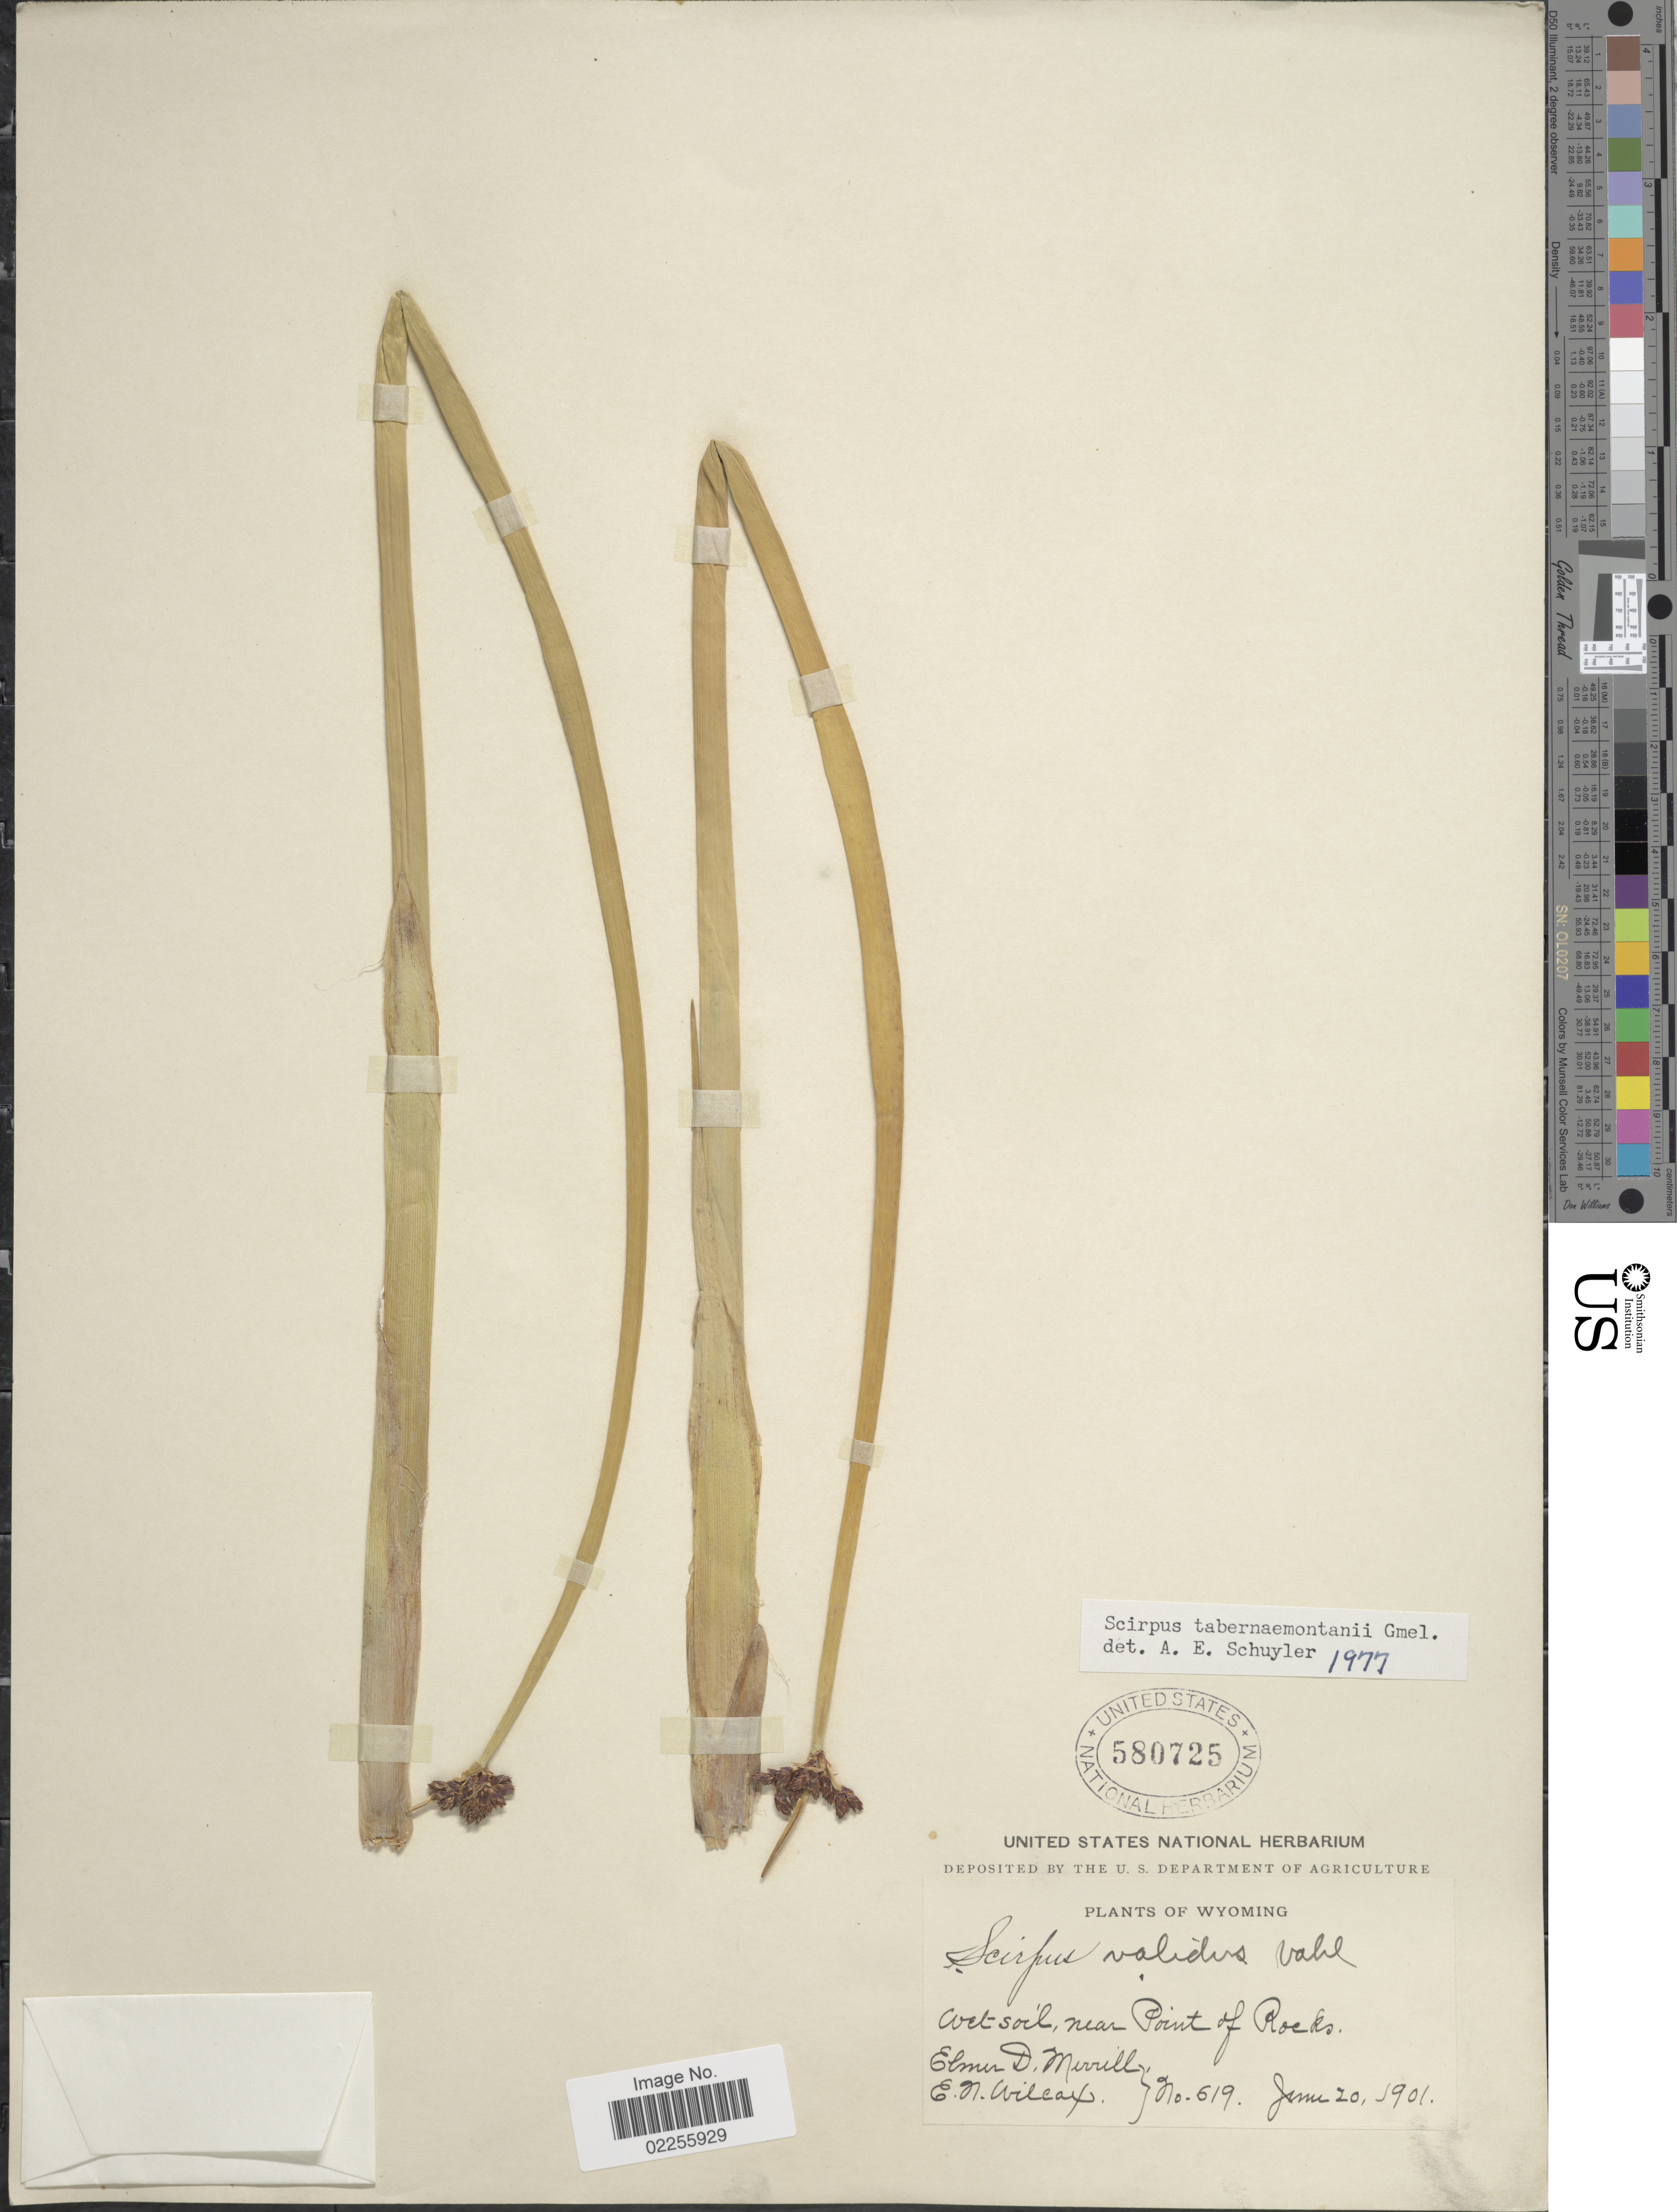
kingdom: Plantae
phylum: Tracheophyta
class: Liliopsida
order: Poales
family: Cyperaceae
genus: Schoenoplectus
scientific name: Schoenoplectus tabernaemontani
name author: (C.C. Gmel.) Palla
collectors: E. D. Merrill & E. Wilcox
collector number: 619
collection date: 1901-06-20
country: United States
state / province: Wyoming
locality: Near Point of Rocks.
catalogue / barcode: US 580725